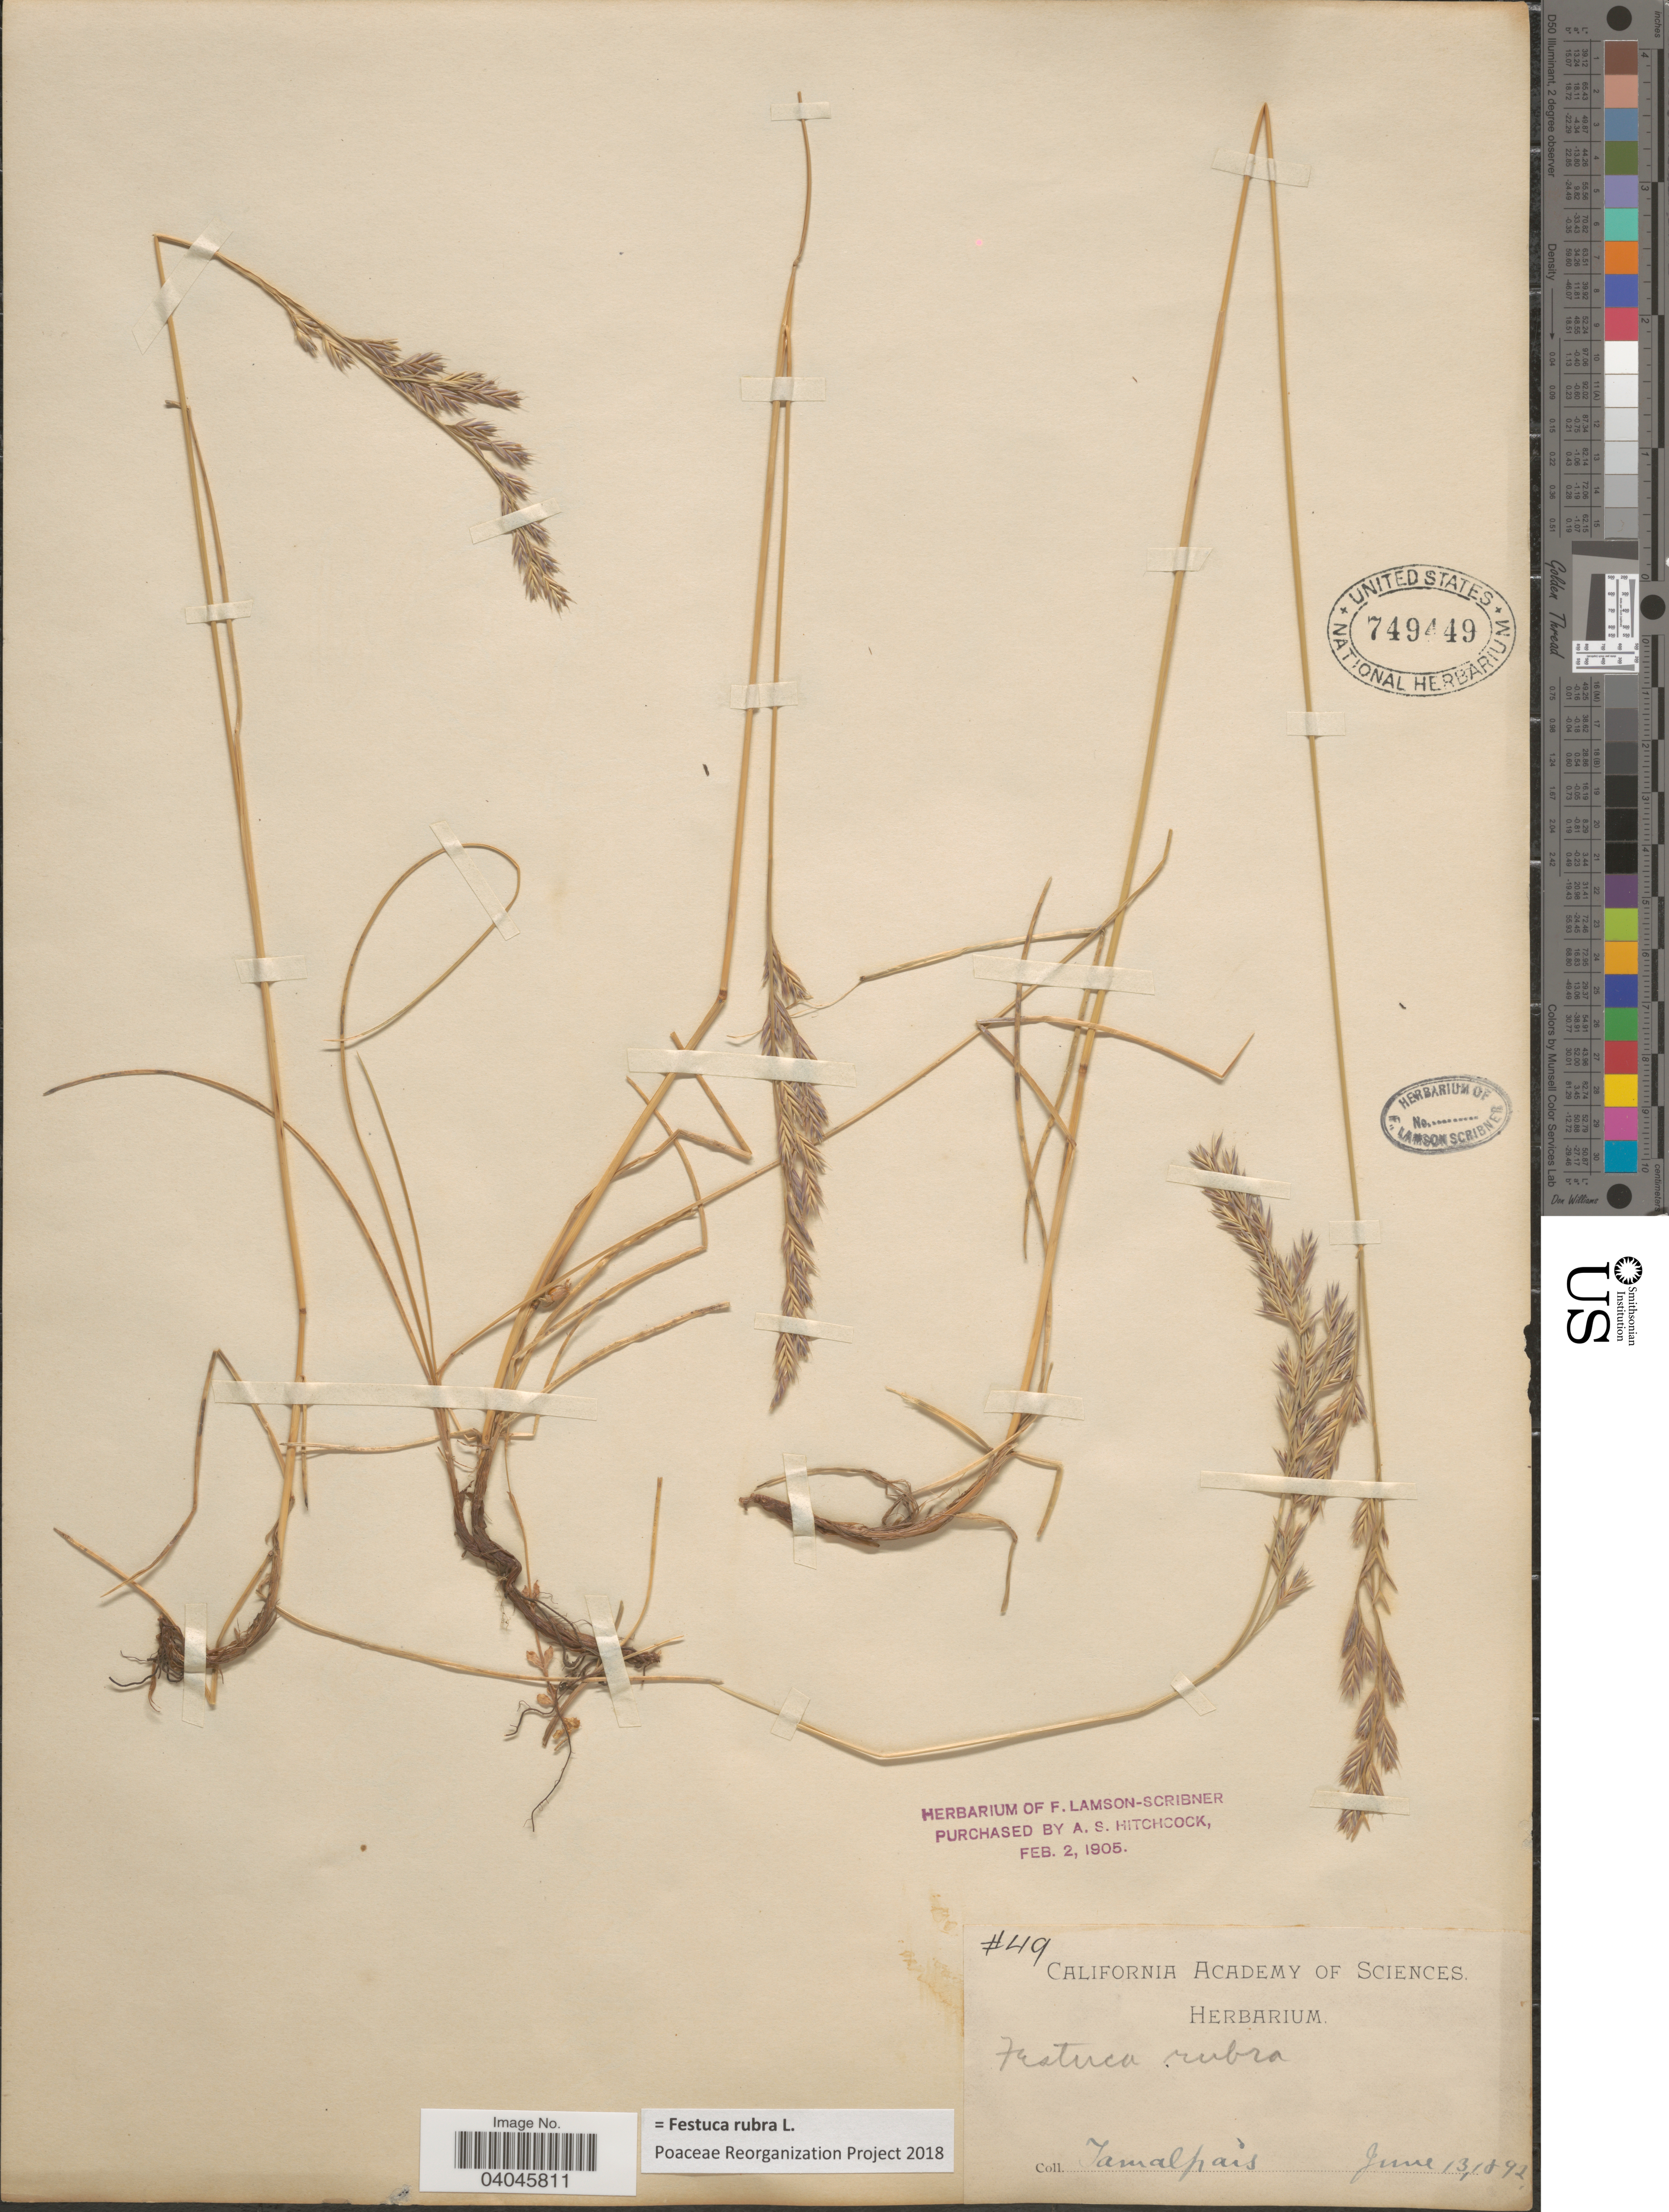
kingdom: Plantae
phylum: Tracheophyta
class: Liliopsida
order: Poales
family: Poaceae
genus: Festuca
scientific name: Festuca rubra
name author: L.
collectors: ex herb. Cal. Academy of Sciences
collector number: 49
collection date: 1892-06-13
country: United States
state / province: California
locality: Tamalpais.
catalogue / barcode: US 749449